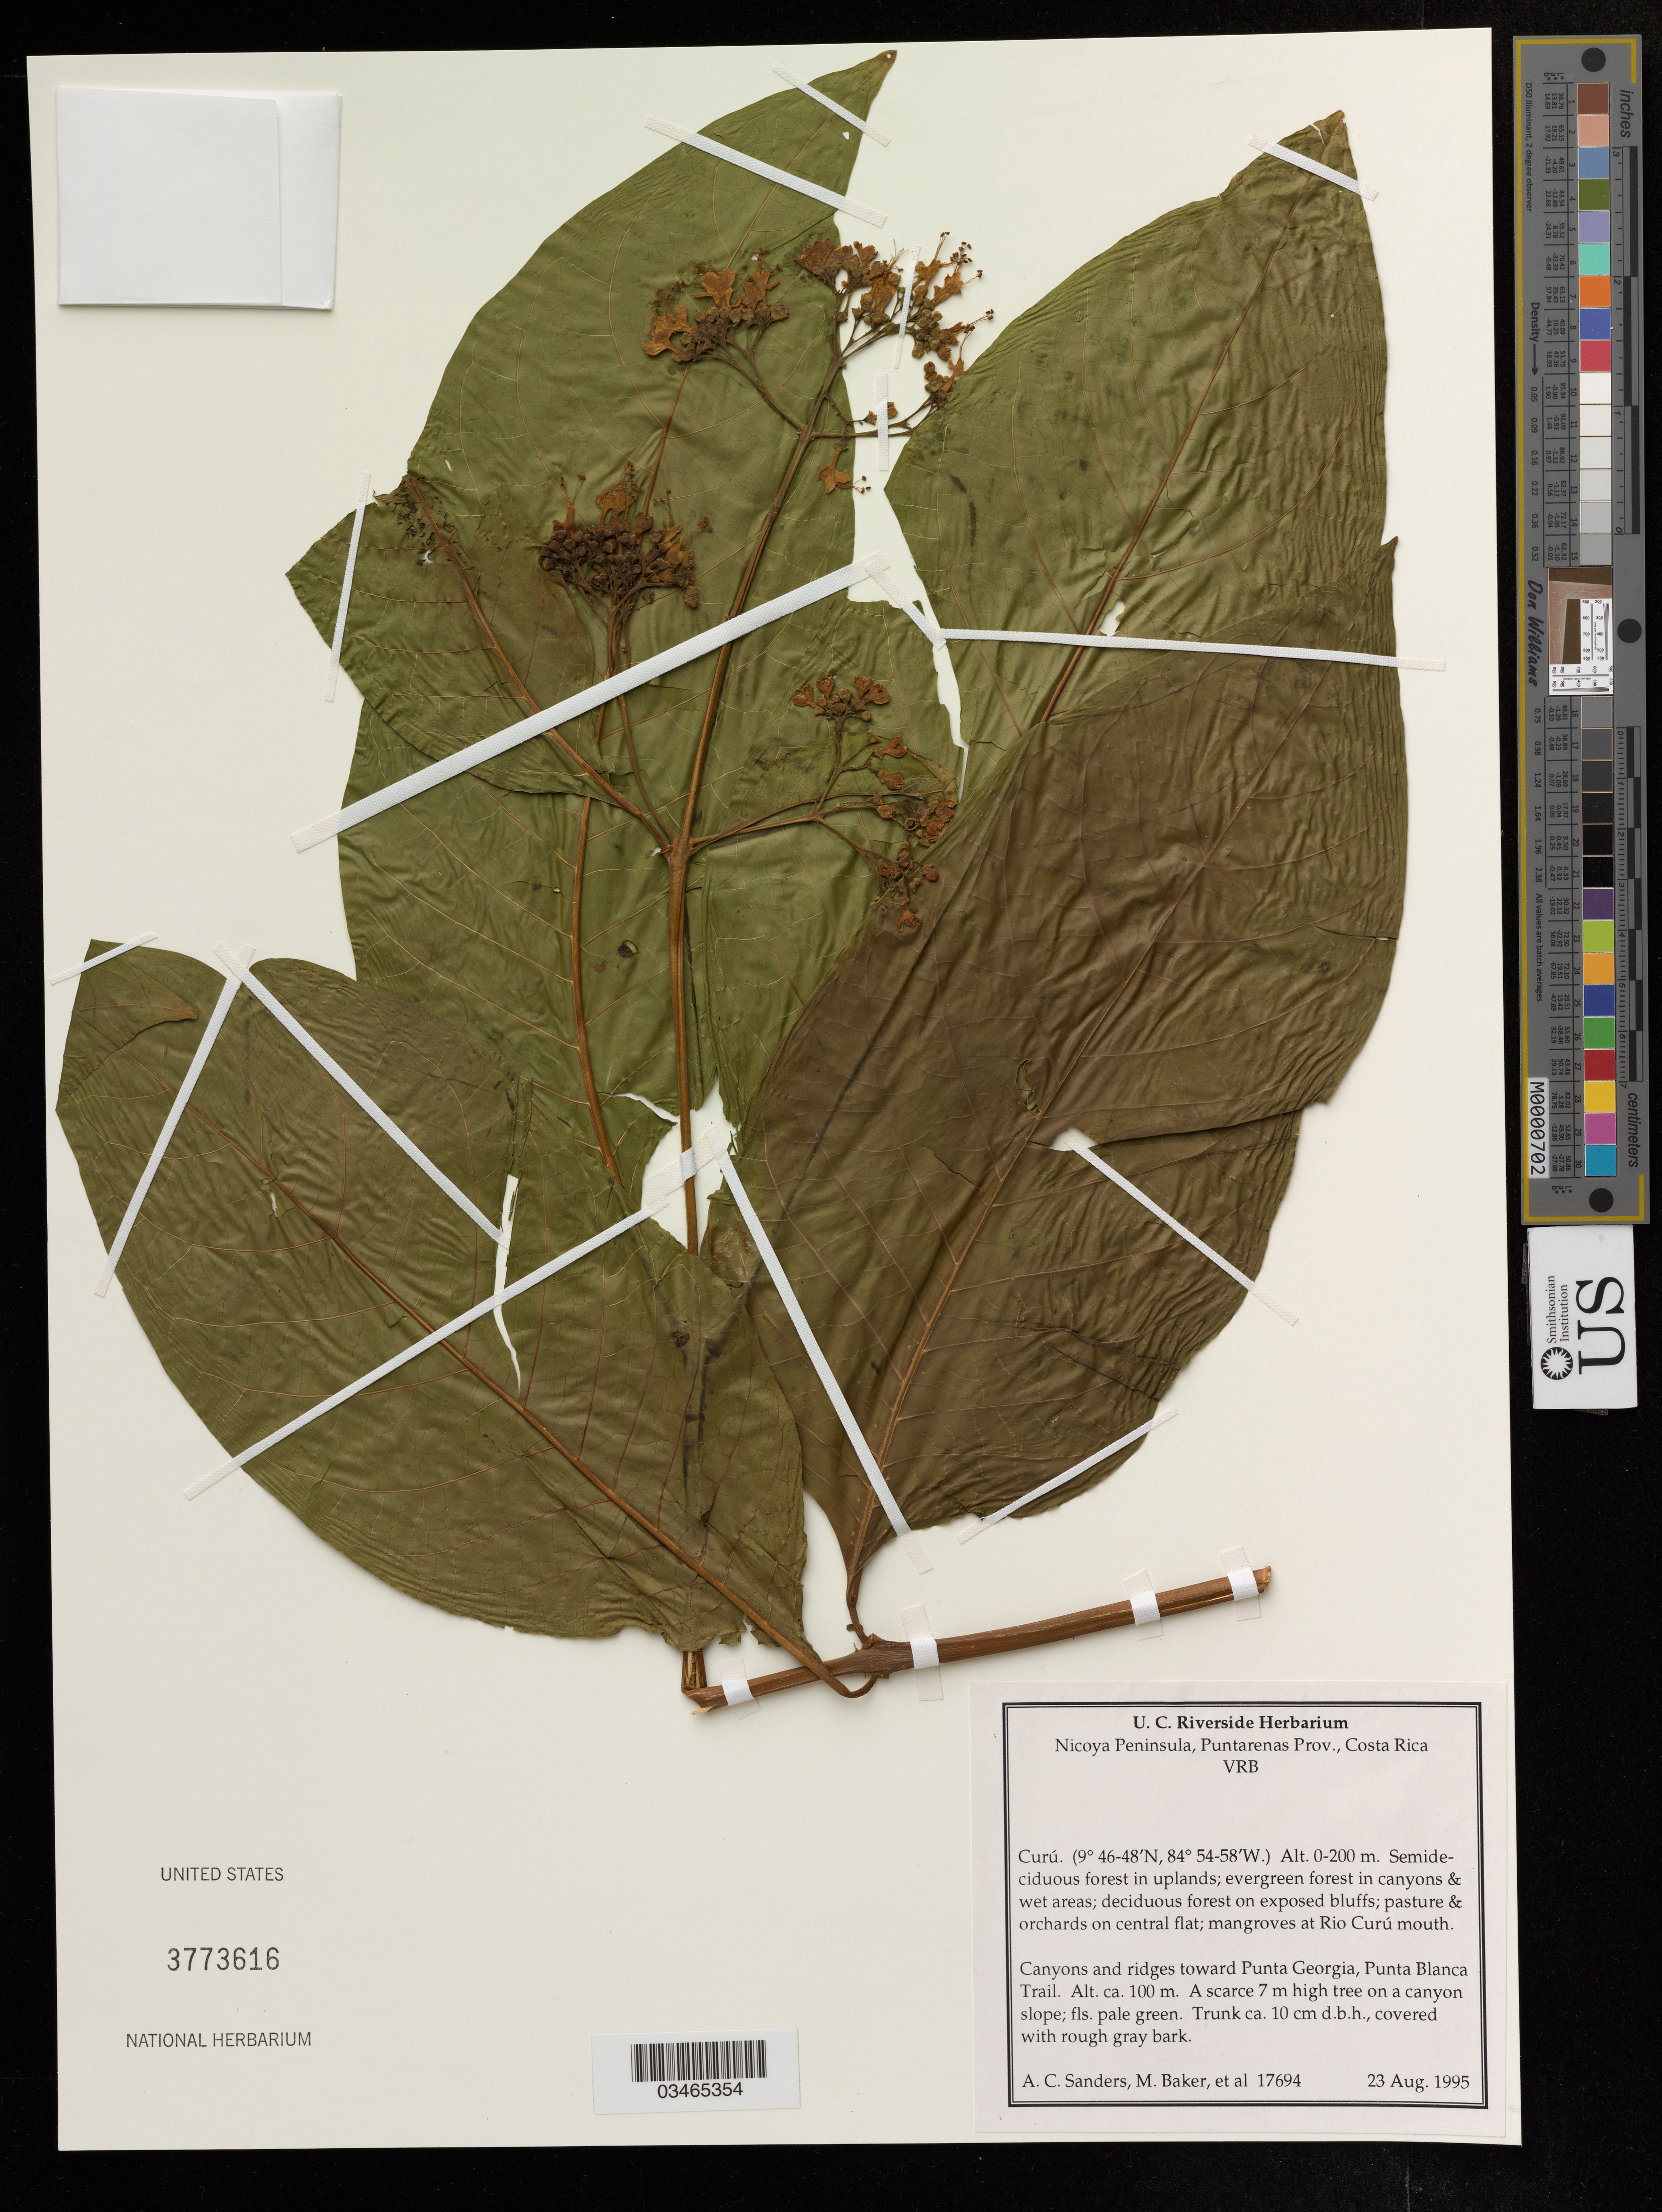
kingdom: Plantae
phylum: Tracheophyta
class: Magnoliopsida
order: Lamiales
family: Lamiaceae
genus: Aegiphila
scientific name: Aegiphila falcata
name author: Donn. Sm.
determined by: Strong, Mark T., (BOT), Smithsonian Institution - National Museum of Natural History (UNITED STATES)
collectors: A. Sanders, M. Baker & et al.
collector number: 17694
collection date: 1995-08-23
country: Costa Rica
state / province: Puntarenas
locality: Nicoya Peninsula. Curú. Mangroves at Rio Curú mouth. Canyons and ridges toward Punta Georgia, Punta Blanca Trail.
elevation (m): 0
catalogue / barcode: US 3773616